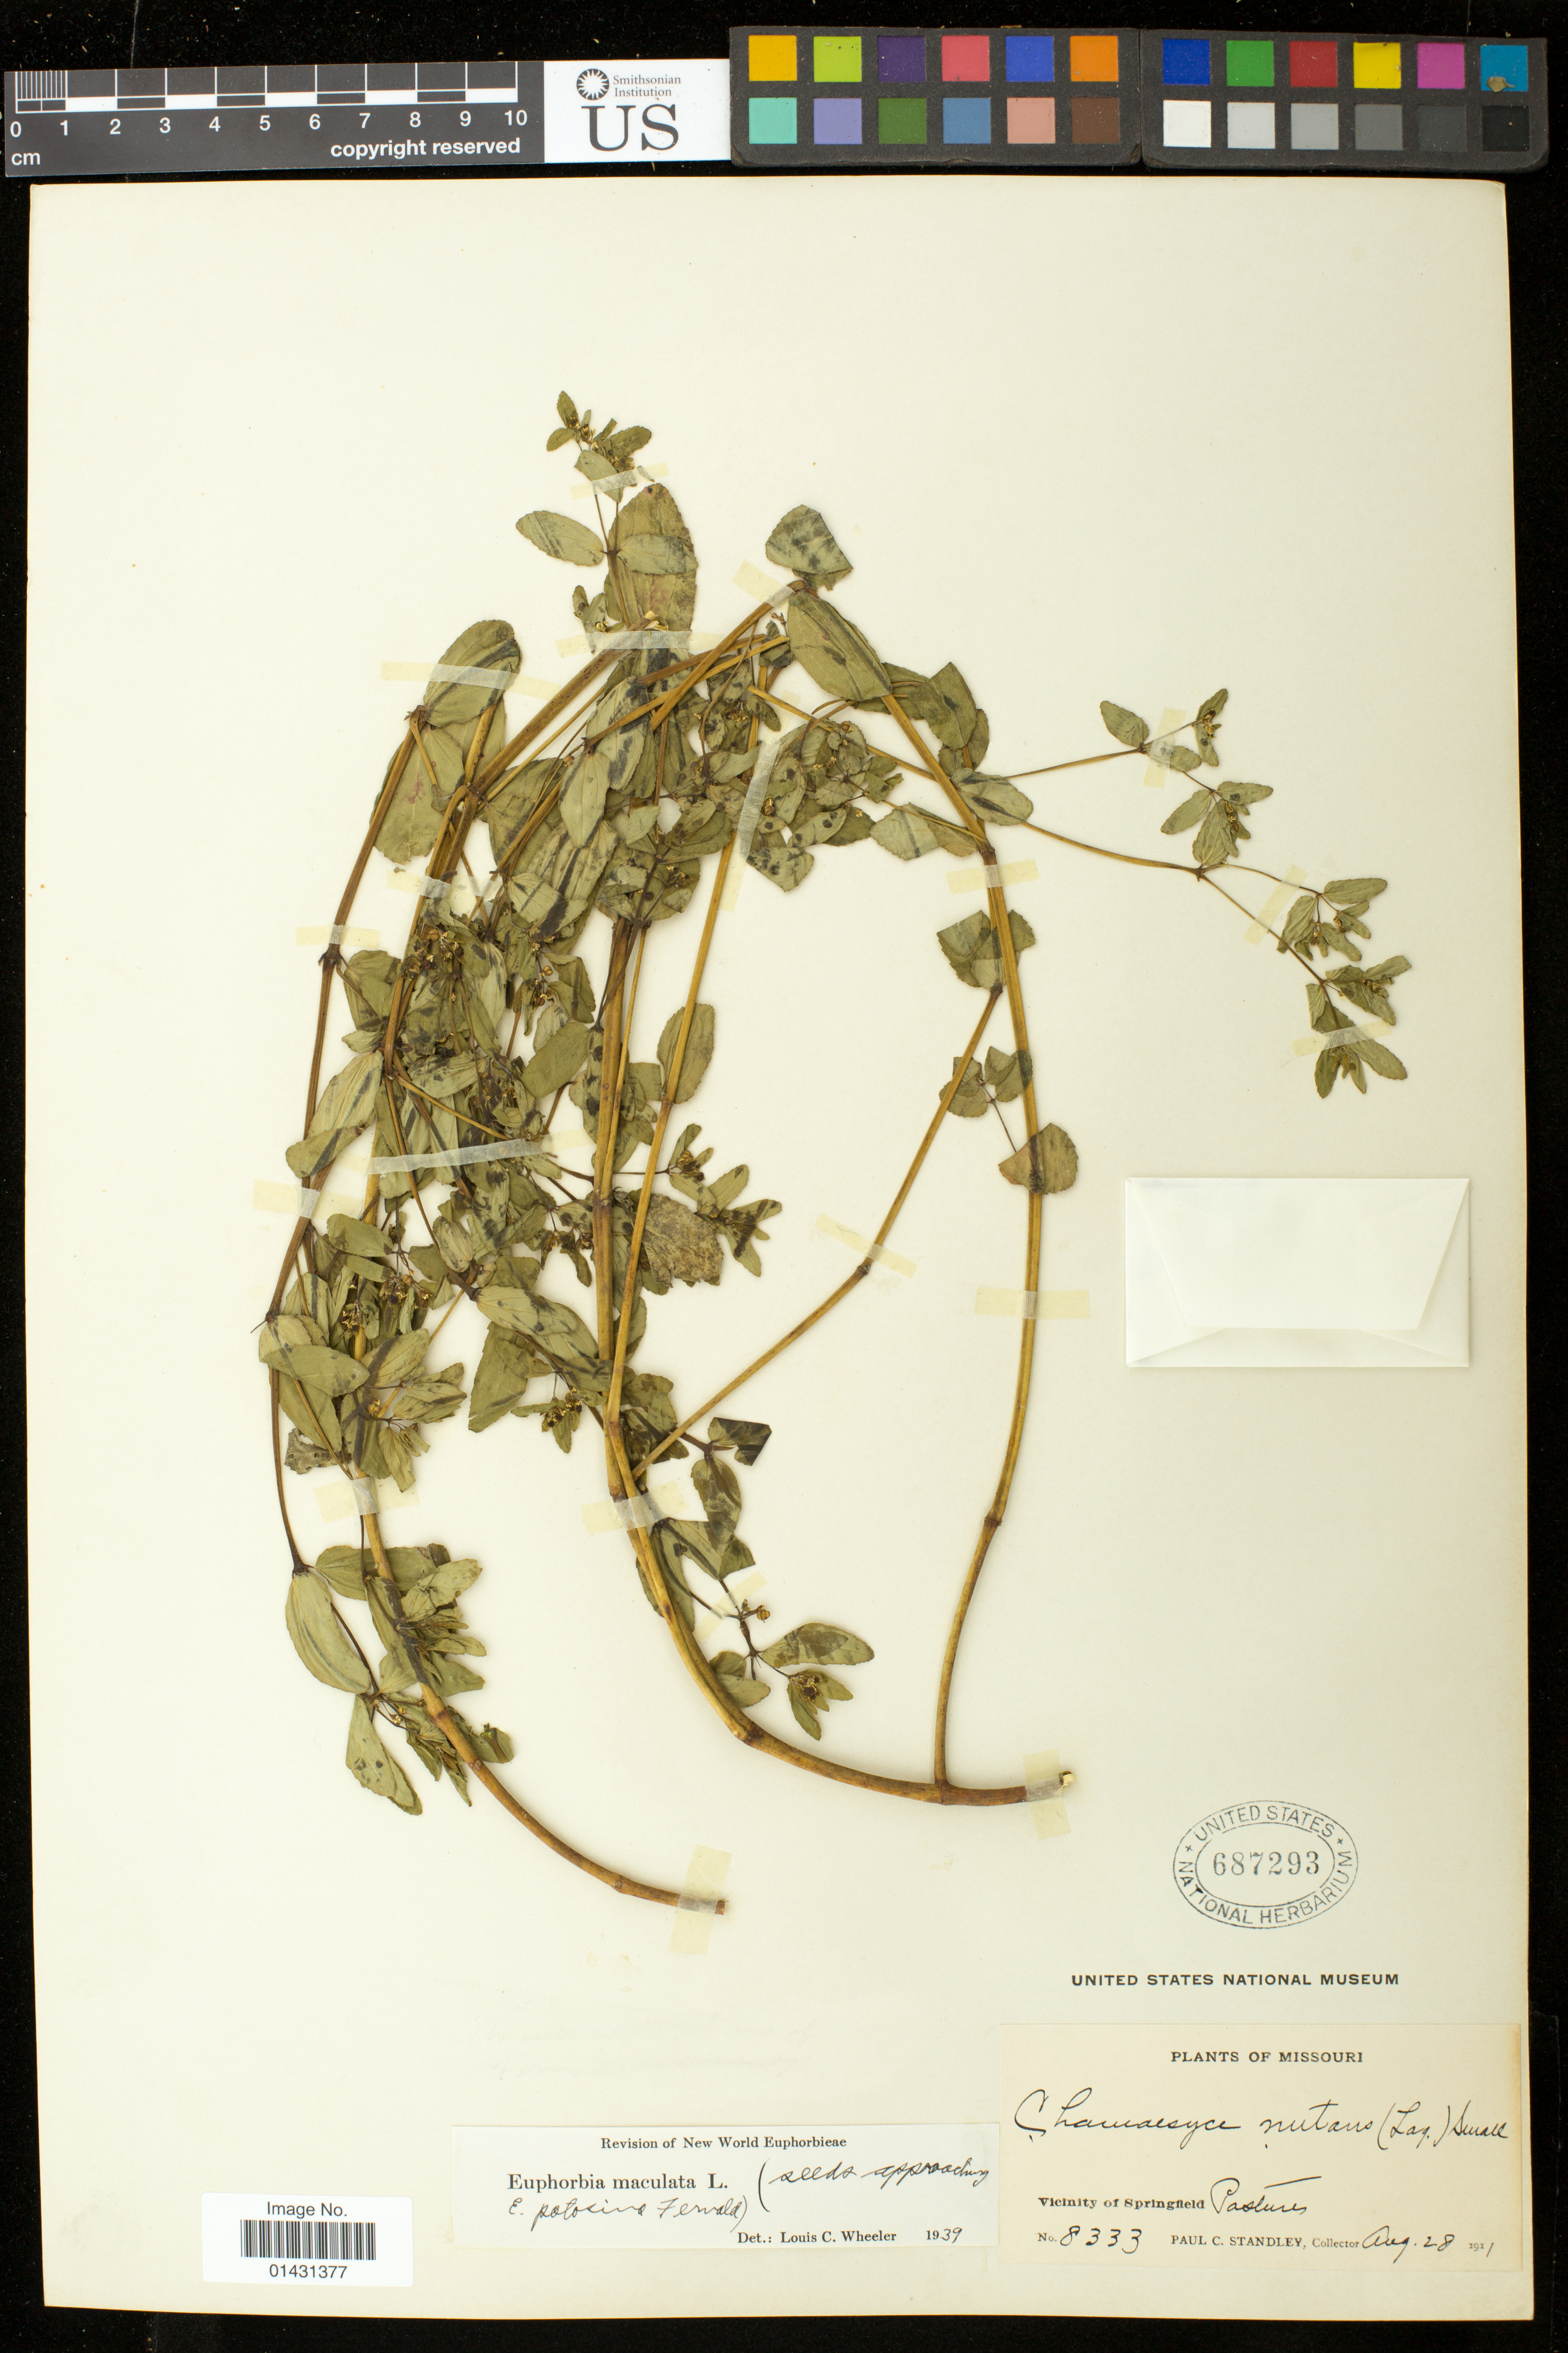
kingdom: Plantae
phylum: Tracheophyta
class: Magnoliopsida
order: Malpighiales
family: Euphorbiaceae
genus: Euphorbia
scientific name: Euphorbia maculata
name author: L.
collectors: P. C. Standley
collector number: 8333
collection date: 1911-08-28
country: United States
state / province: Missouri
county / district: Greene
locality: Vicinity of Springfield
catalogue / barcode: US 687293